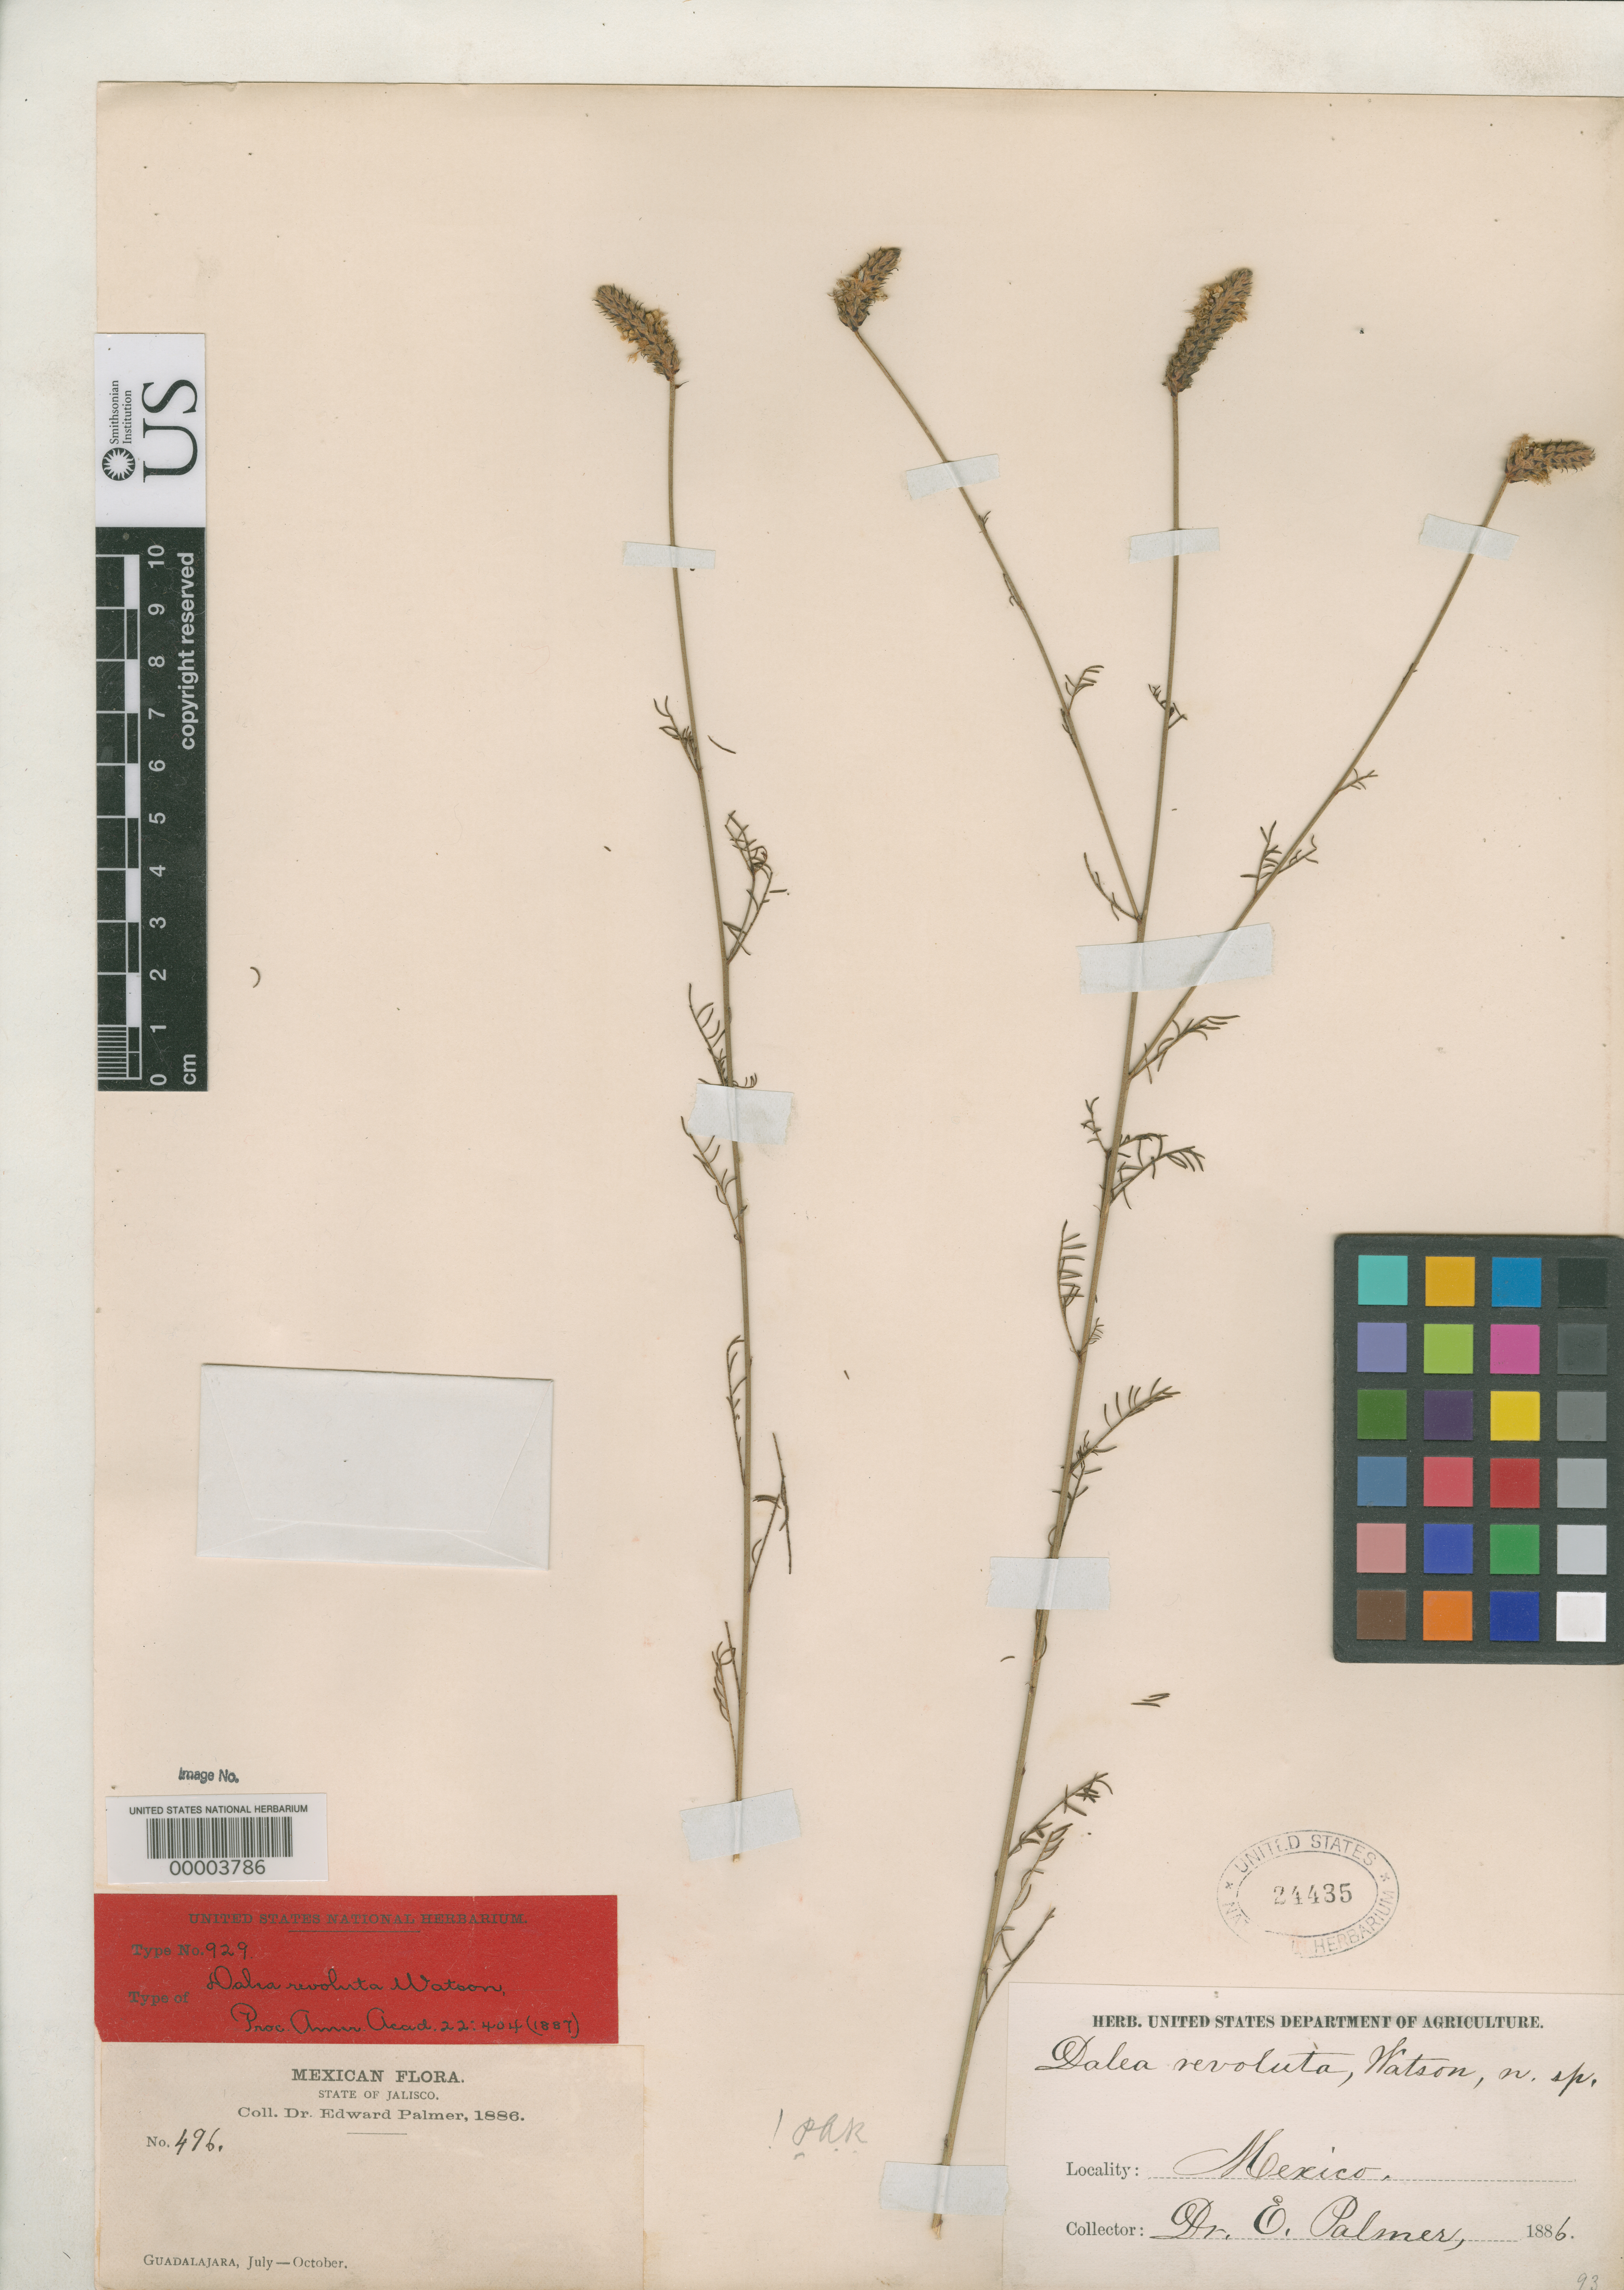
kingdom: Plantae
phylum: Tracheophyta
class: Magnoliopsida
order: Fabales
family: Fabaceae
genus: Dalea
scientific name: Dalea revoluta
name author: S. Watson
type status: Isotype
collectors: E. Palmer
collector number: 496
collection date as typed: Sep 1886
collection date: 1886-09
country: Mexico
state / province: Jalisco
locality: Guadalajara.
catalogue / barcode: US 24435